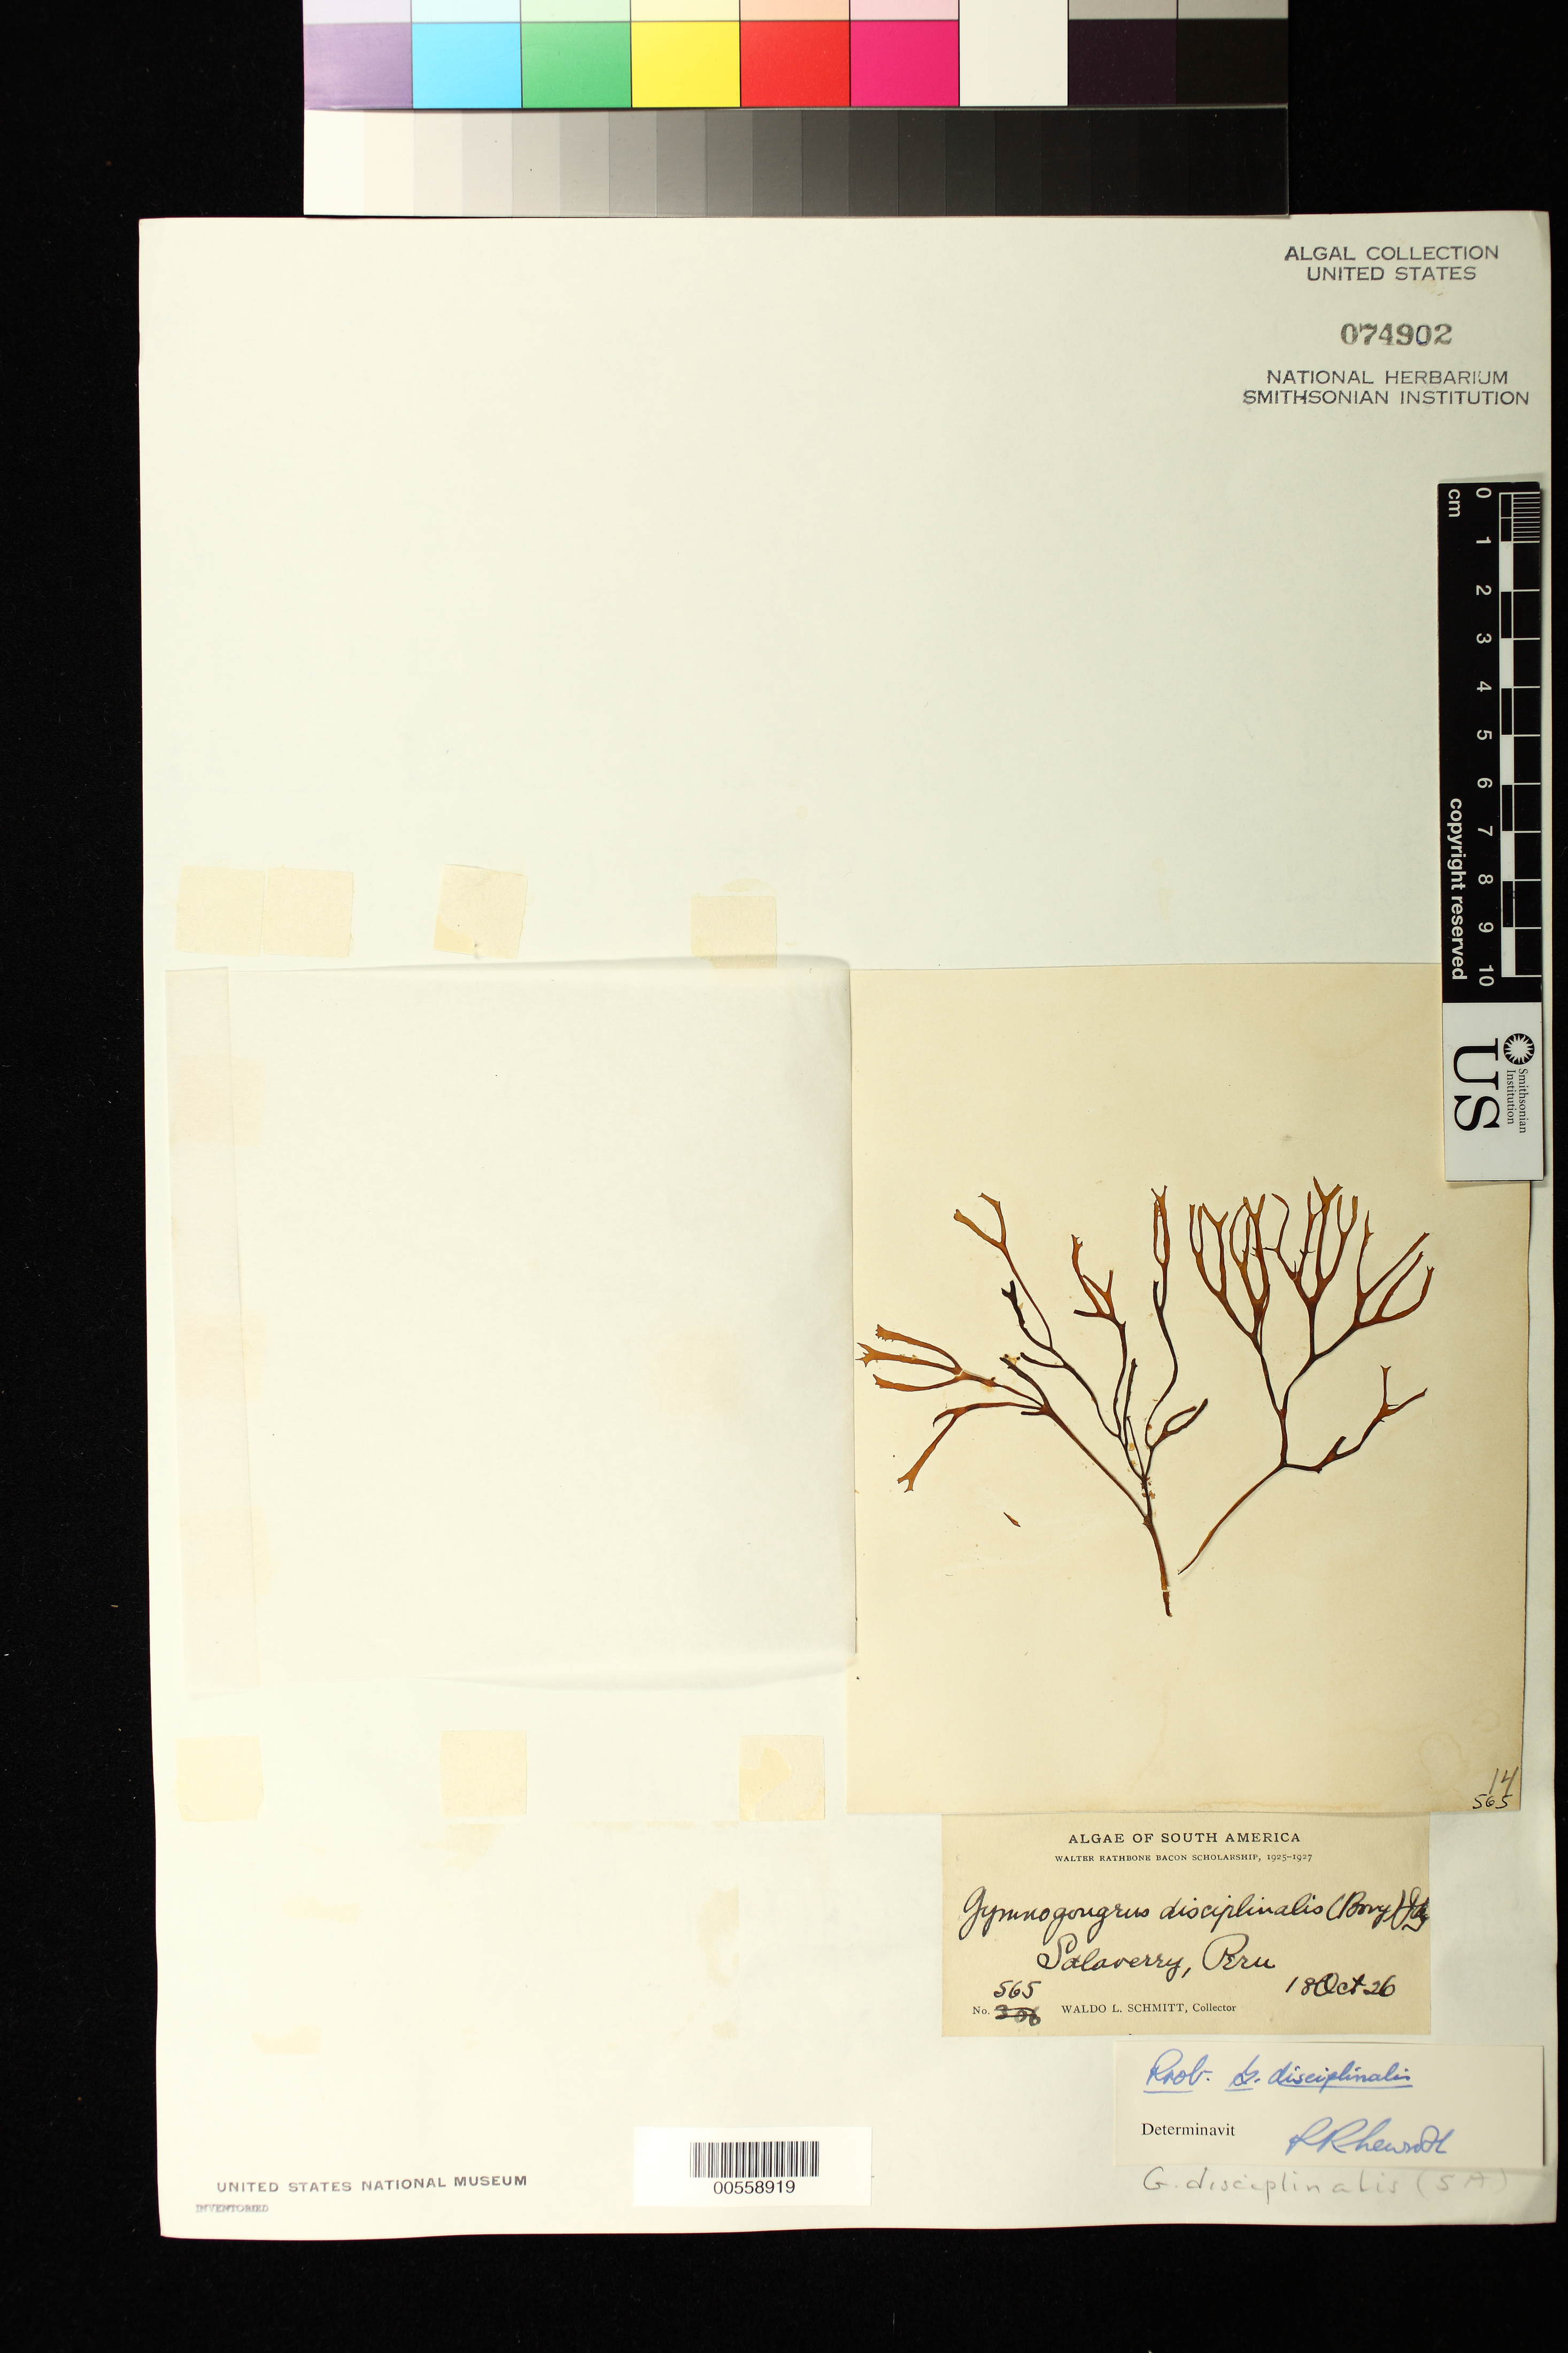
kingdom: Plantae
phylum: Rhodophyta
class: Florideophyceae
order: Gigartinales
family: Phyllophoraceae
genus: Asterfilopsis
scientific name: Asterfilopsis disciplinalis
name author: (Bory) M.S.Calderon & S.M. Boo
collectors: W. L. Schmitt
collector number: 565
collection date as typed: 18 Oct 1926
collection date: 1926-10-18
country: Peru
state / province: La Libertad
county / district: Trujillo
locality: Salaverry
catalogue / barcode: US 74902